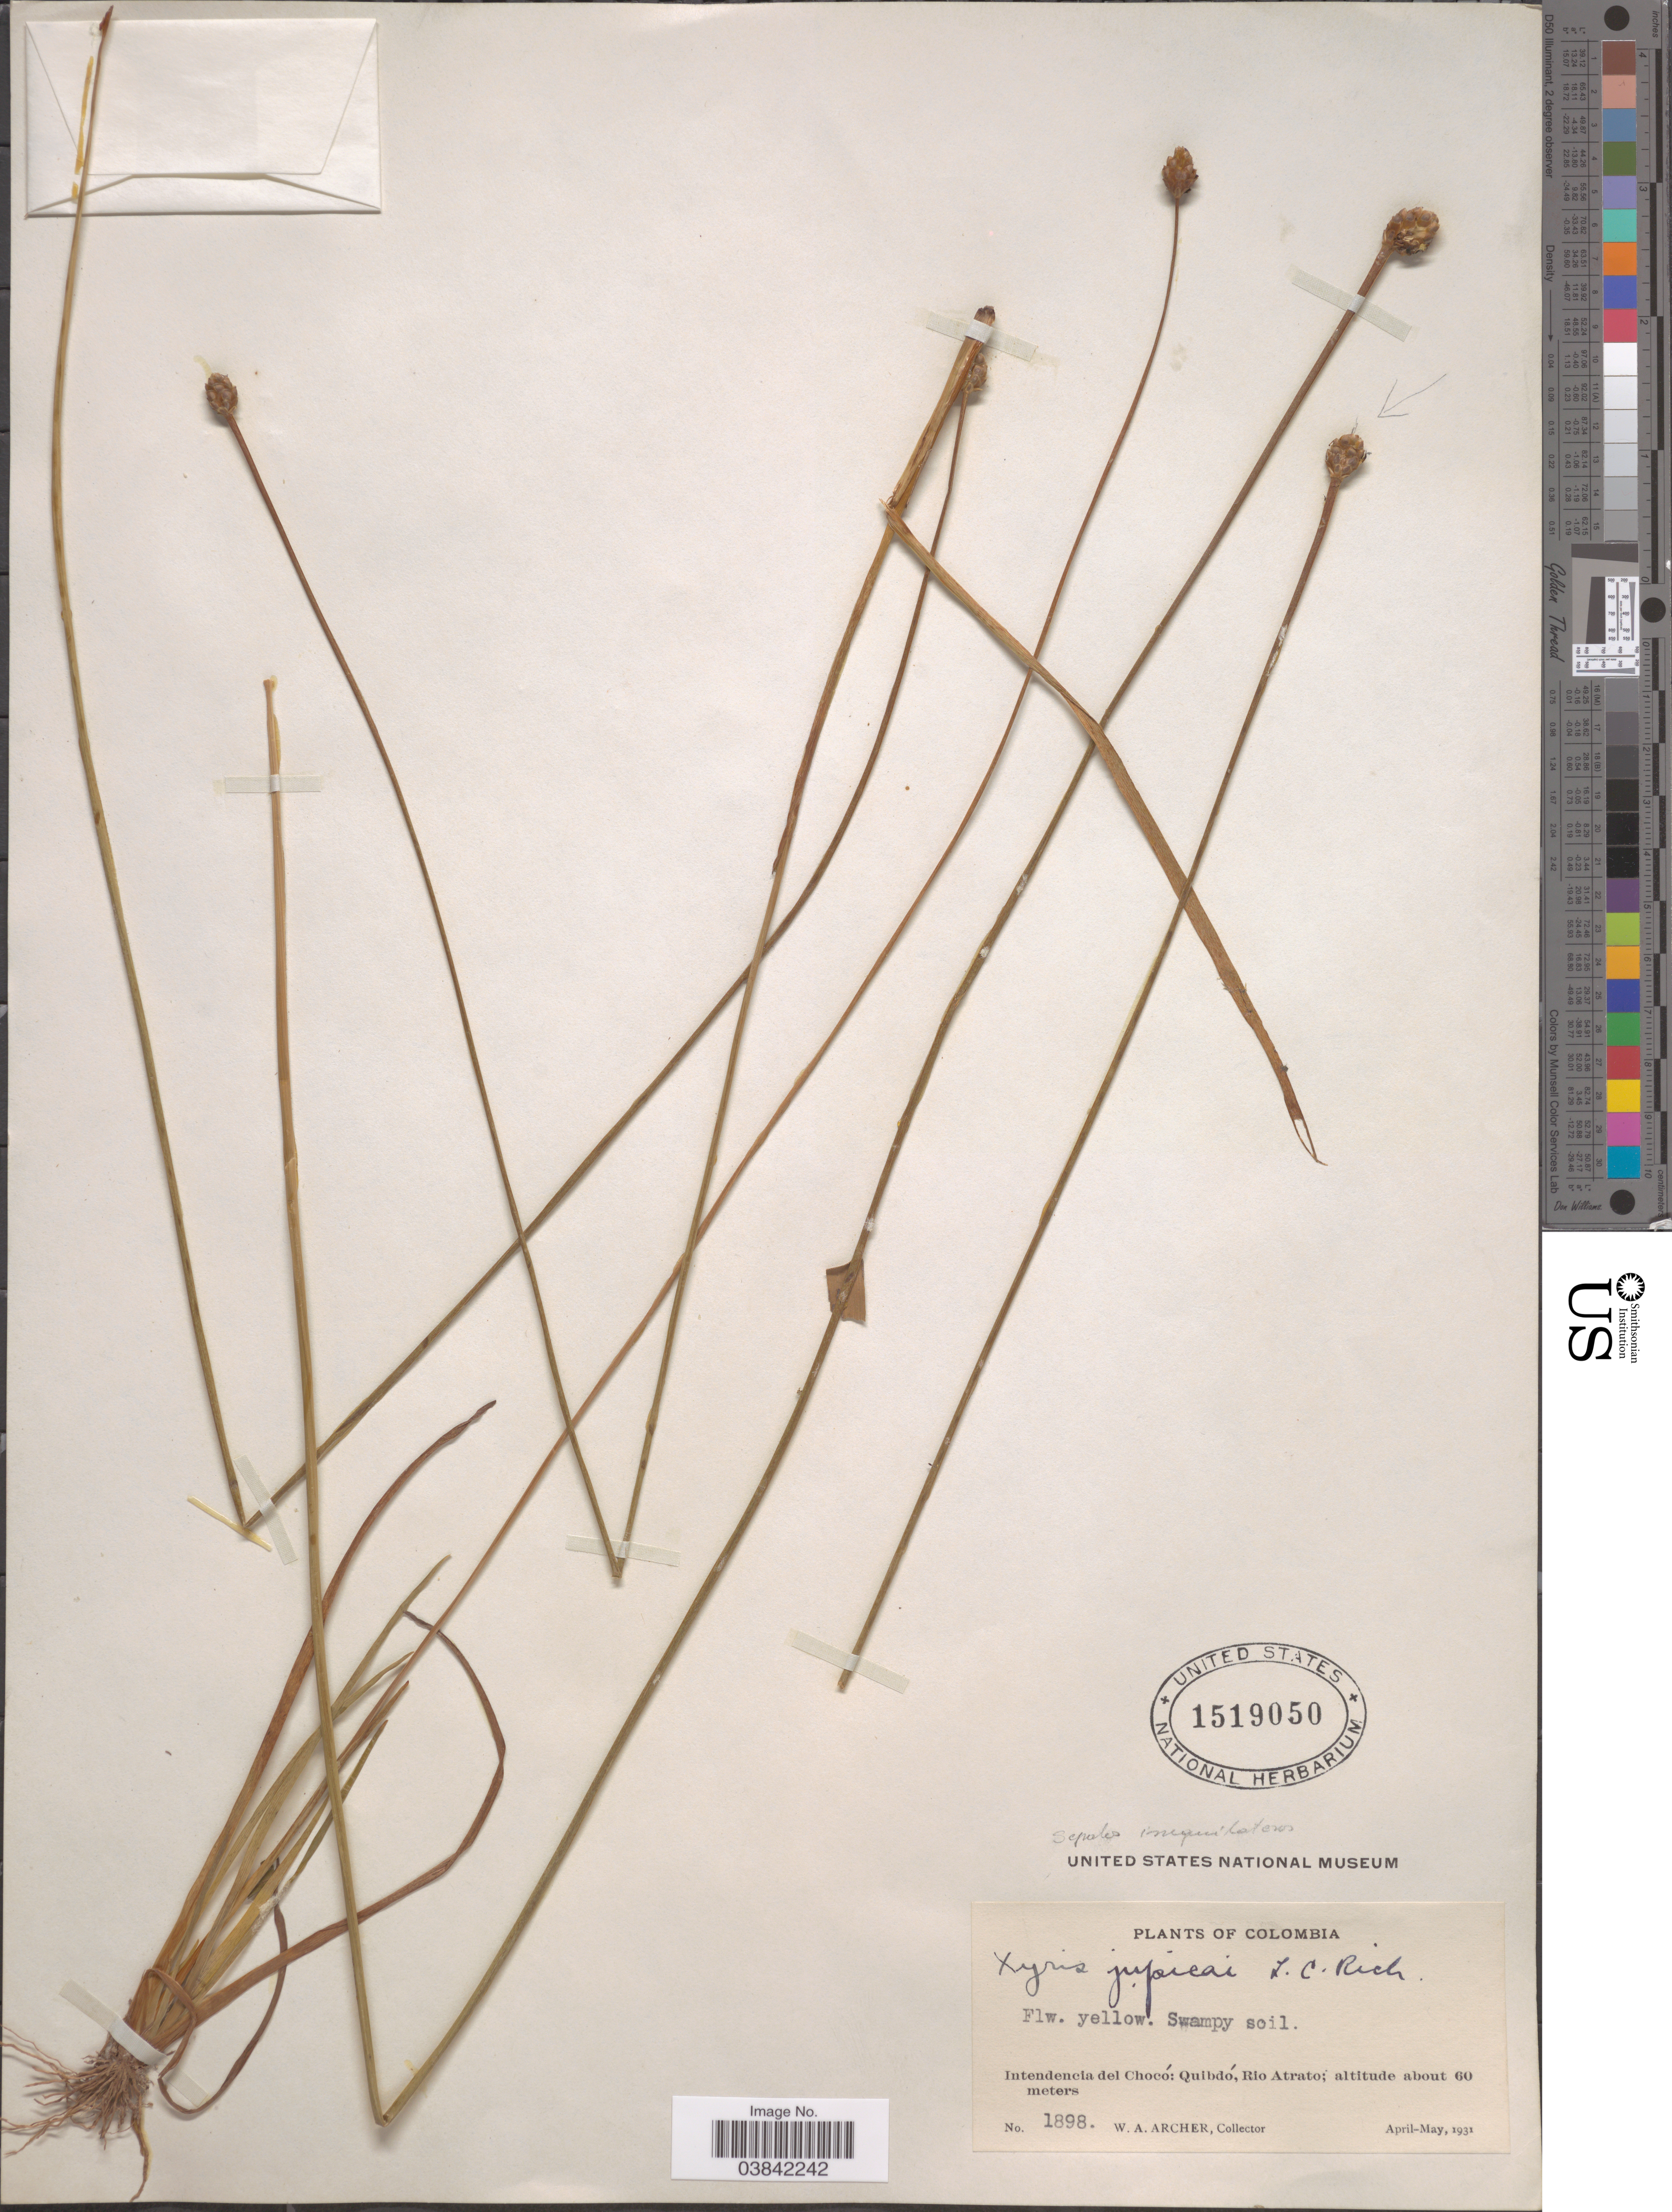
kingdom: Plantae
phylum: Tracheophyta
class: Liliopsida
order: Poales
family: Xyridaceae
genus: Xyris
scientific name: Xyris jupicai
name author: Rich.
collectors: W. Archer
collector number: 1898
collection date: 1931-04/1931-05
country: Colombia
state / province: Chocó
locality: Intendencia del Chocó: Quibdó, Rio Atrato.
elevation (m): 60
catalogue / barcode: US 1519050